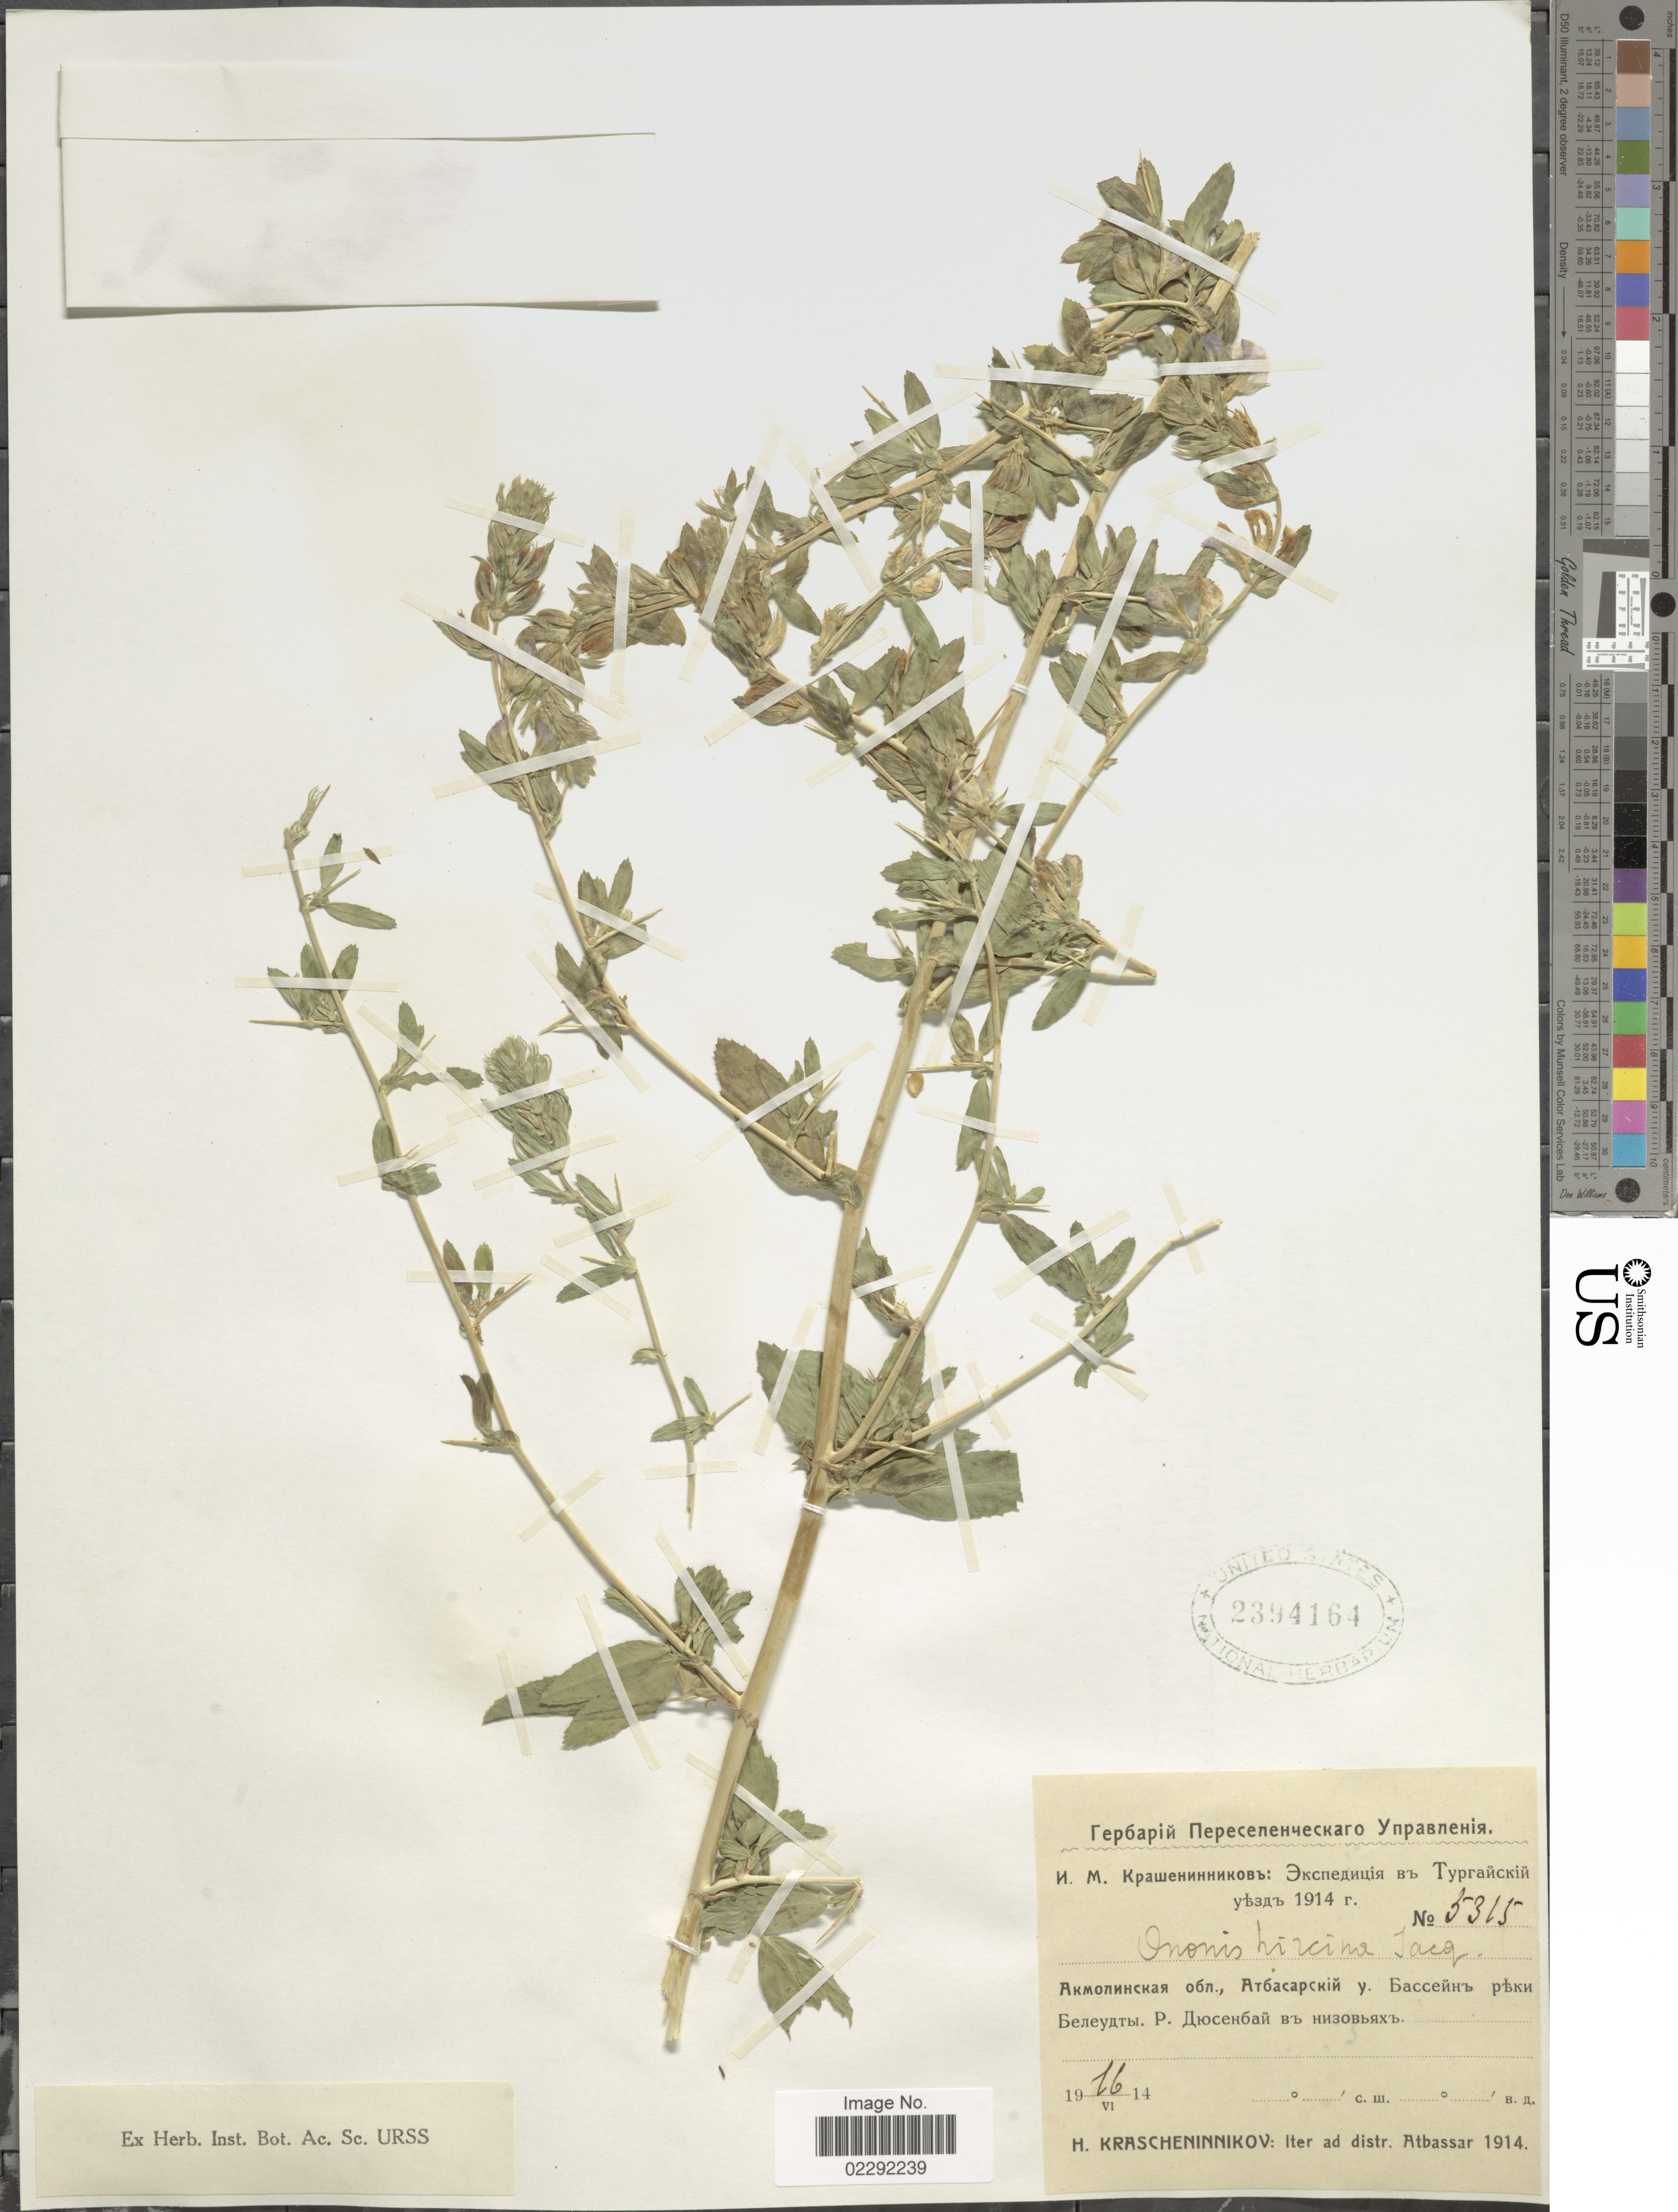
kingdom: Plantae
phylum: Tracheophyta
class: Magnoliopsida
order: Fabales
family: Fabaceae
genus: Ononis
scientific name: Ononis hircina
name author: Jacq.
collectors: H. Krascheninnikov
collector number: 5315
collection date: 1914-06-16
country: Kazakhstan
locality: Distr. Atbassar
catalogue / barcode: US 2394164